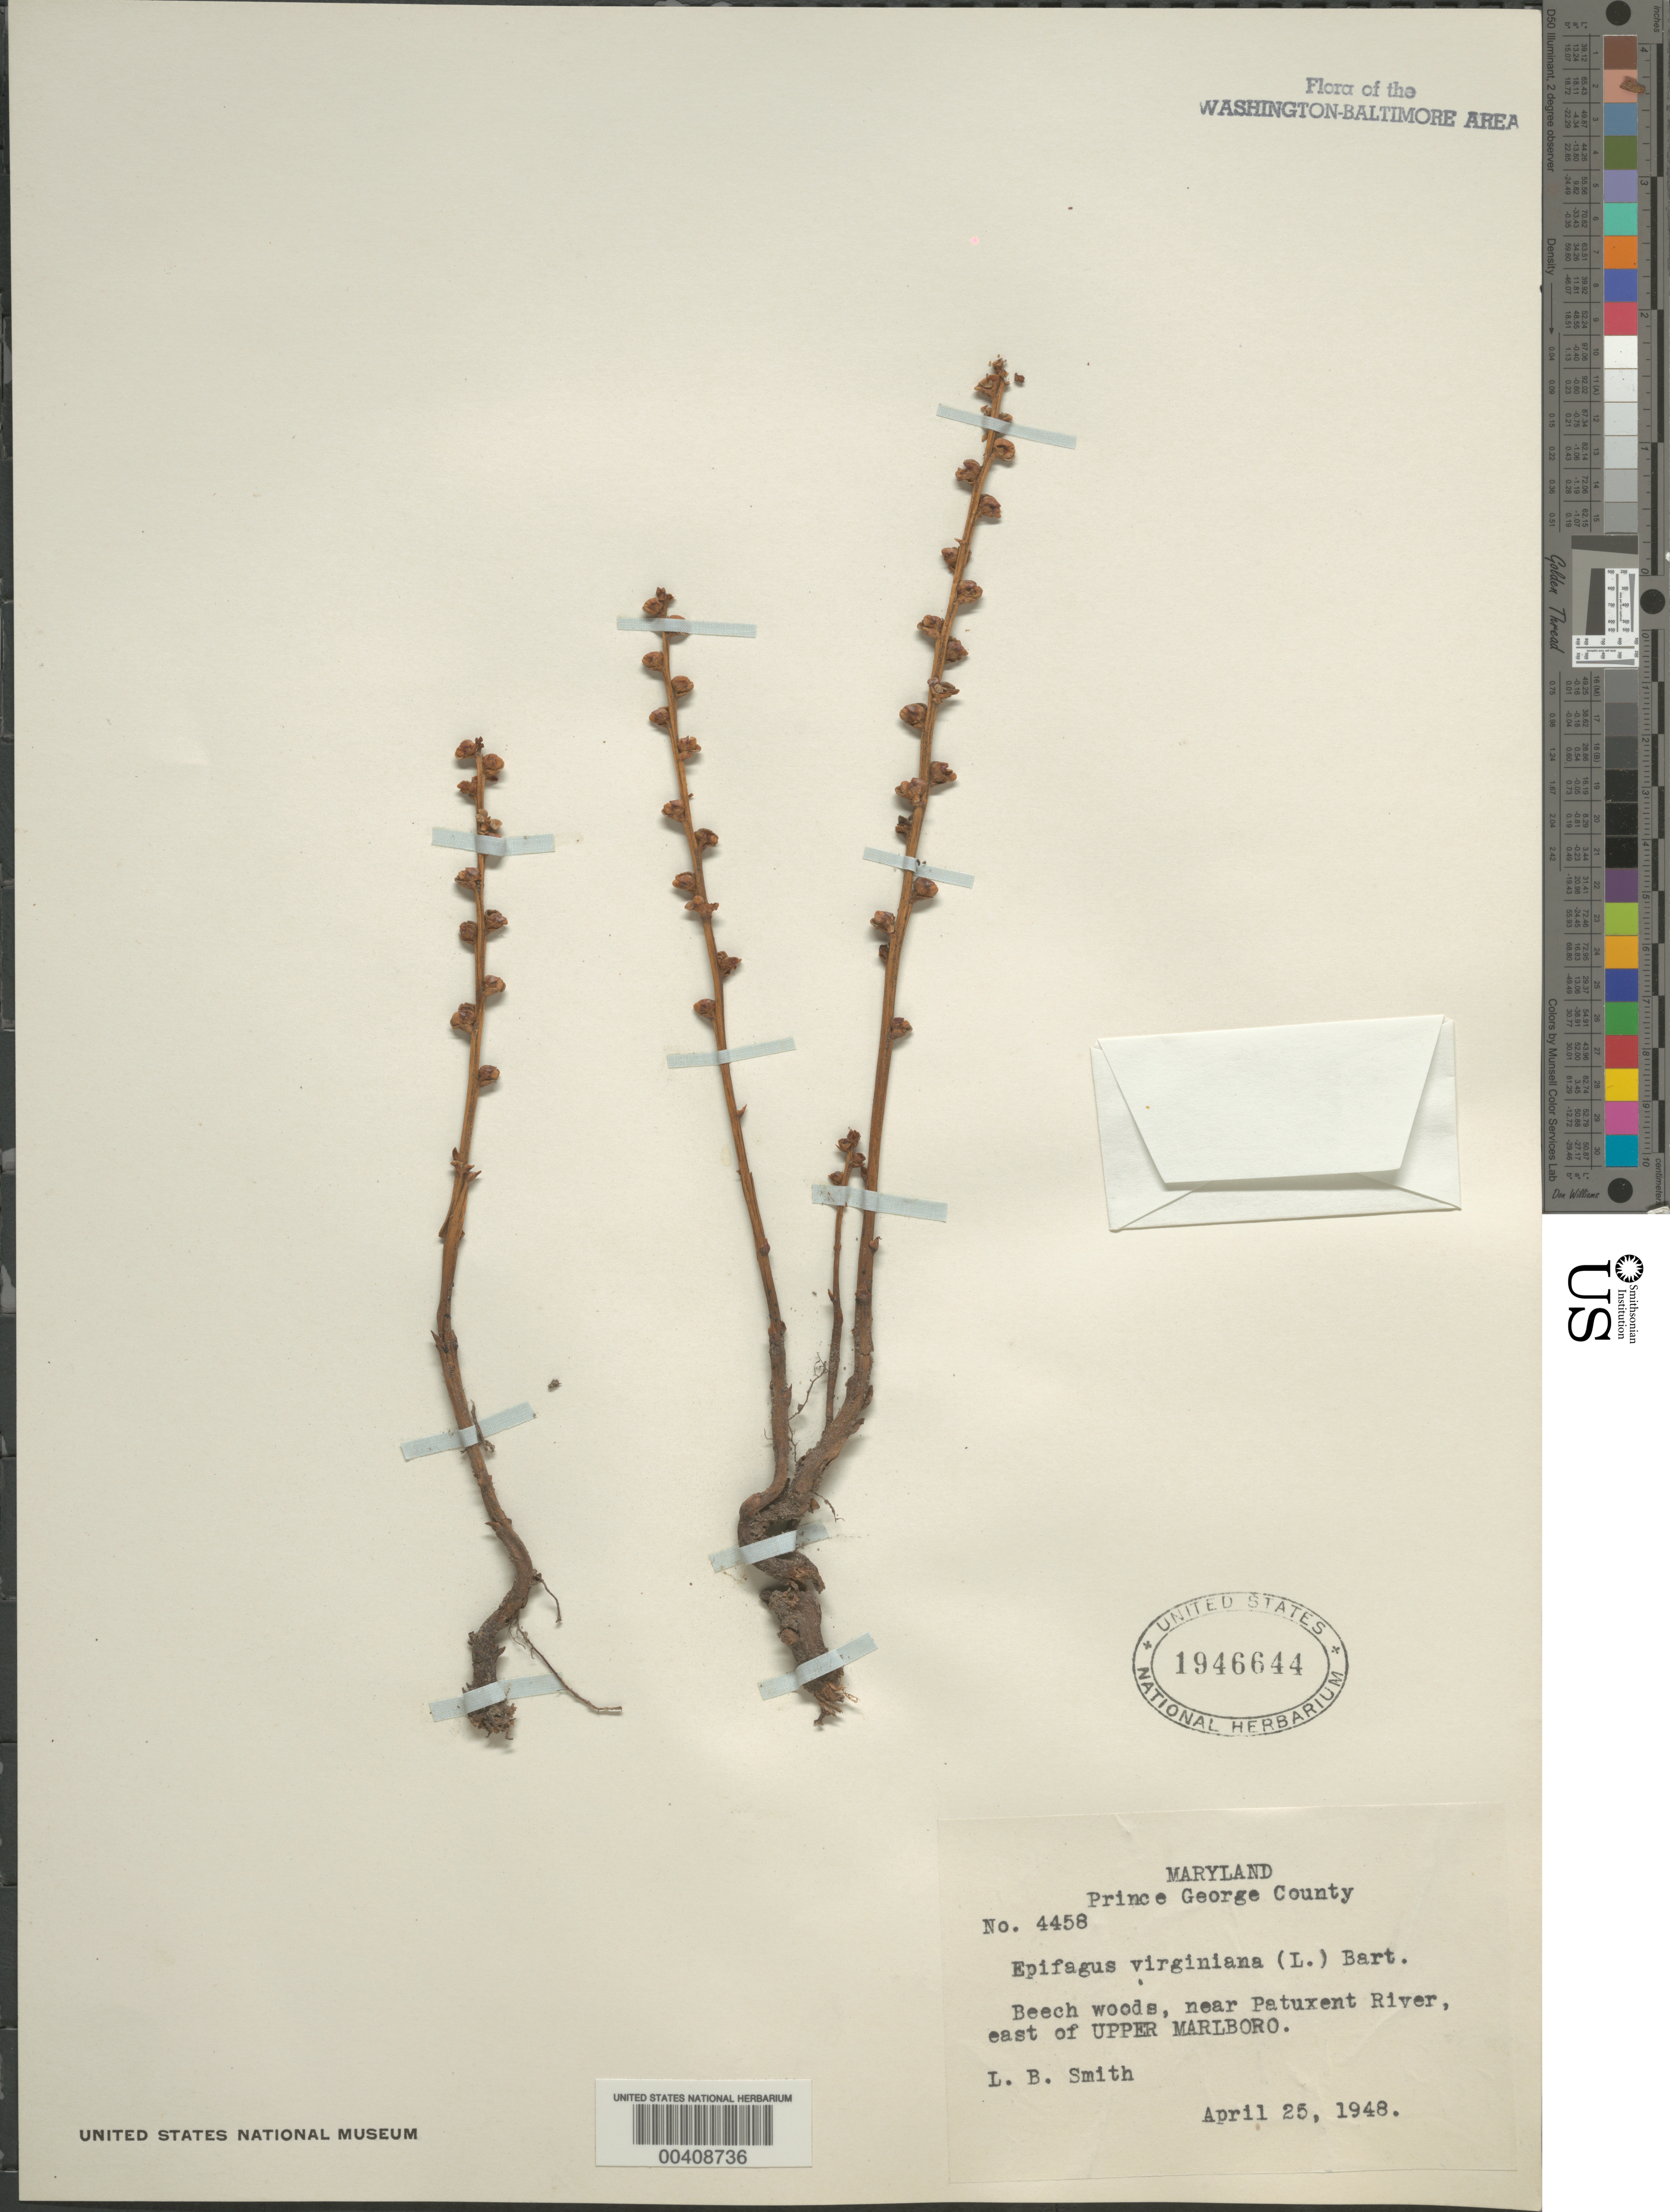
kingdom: Plantae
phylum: Tracheophyta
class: Magnoliopsida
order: Lamiales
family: Orobanchaceae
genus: Epifagus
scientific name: Epifagus virginiana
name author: (L.) W.P.C. Barton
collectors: L. Smith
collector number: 4458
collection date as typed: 25 Apr 1948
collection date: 1948-04-25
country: United States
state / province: Maryland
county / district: Prince George's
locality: Near Patuxent River, E of Upper Marlboro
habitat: Beech woods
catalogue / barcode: US 1946644